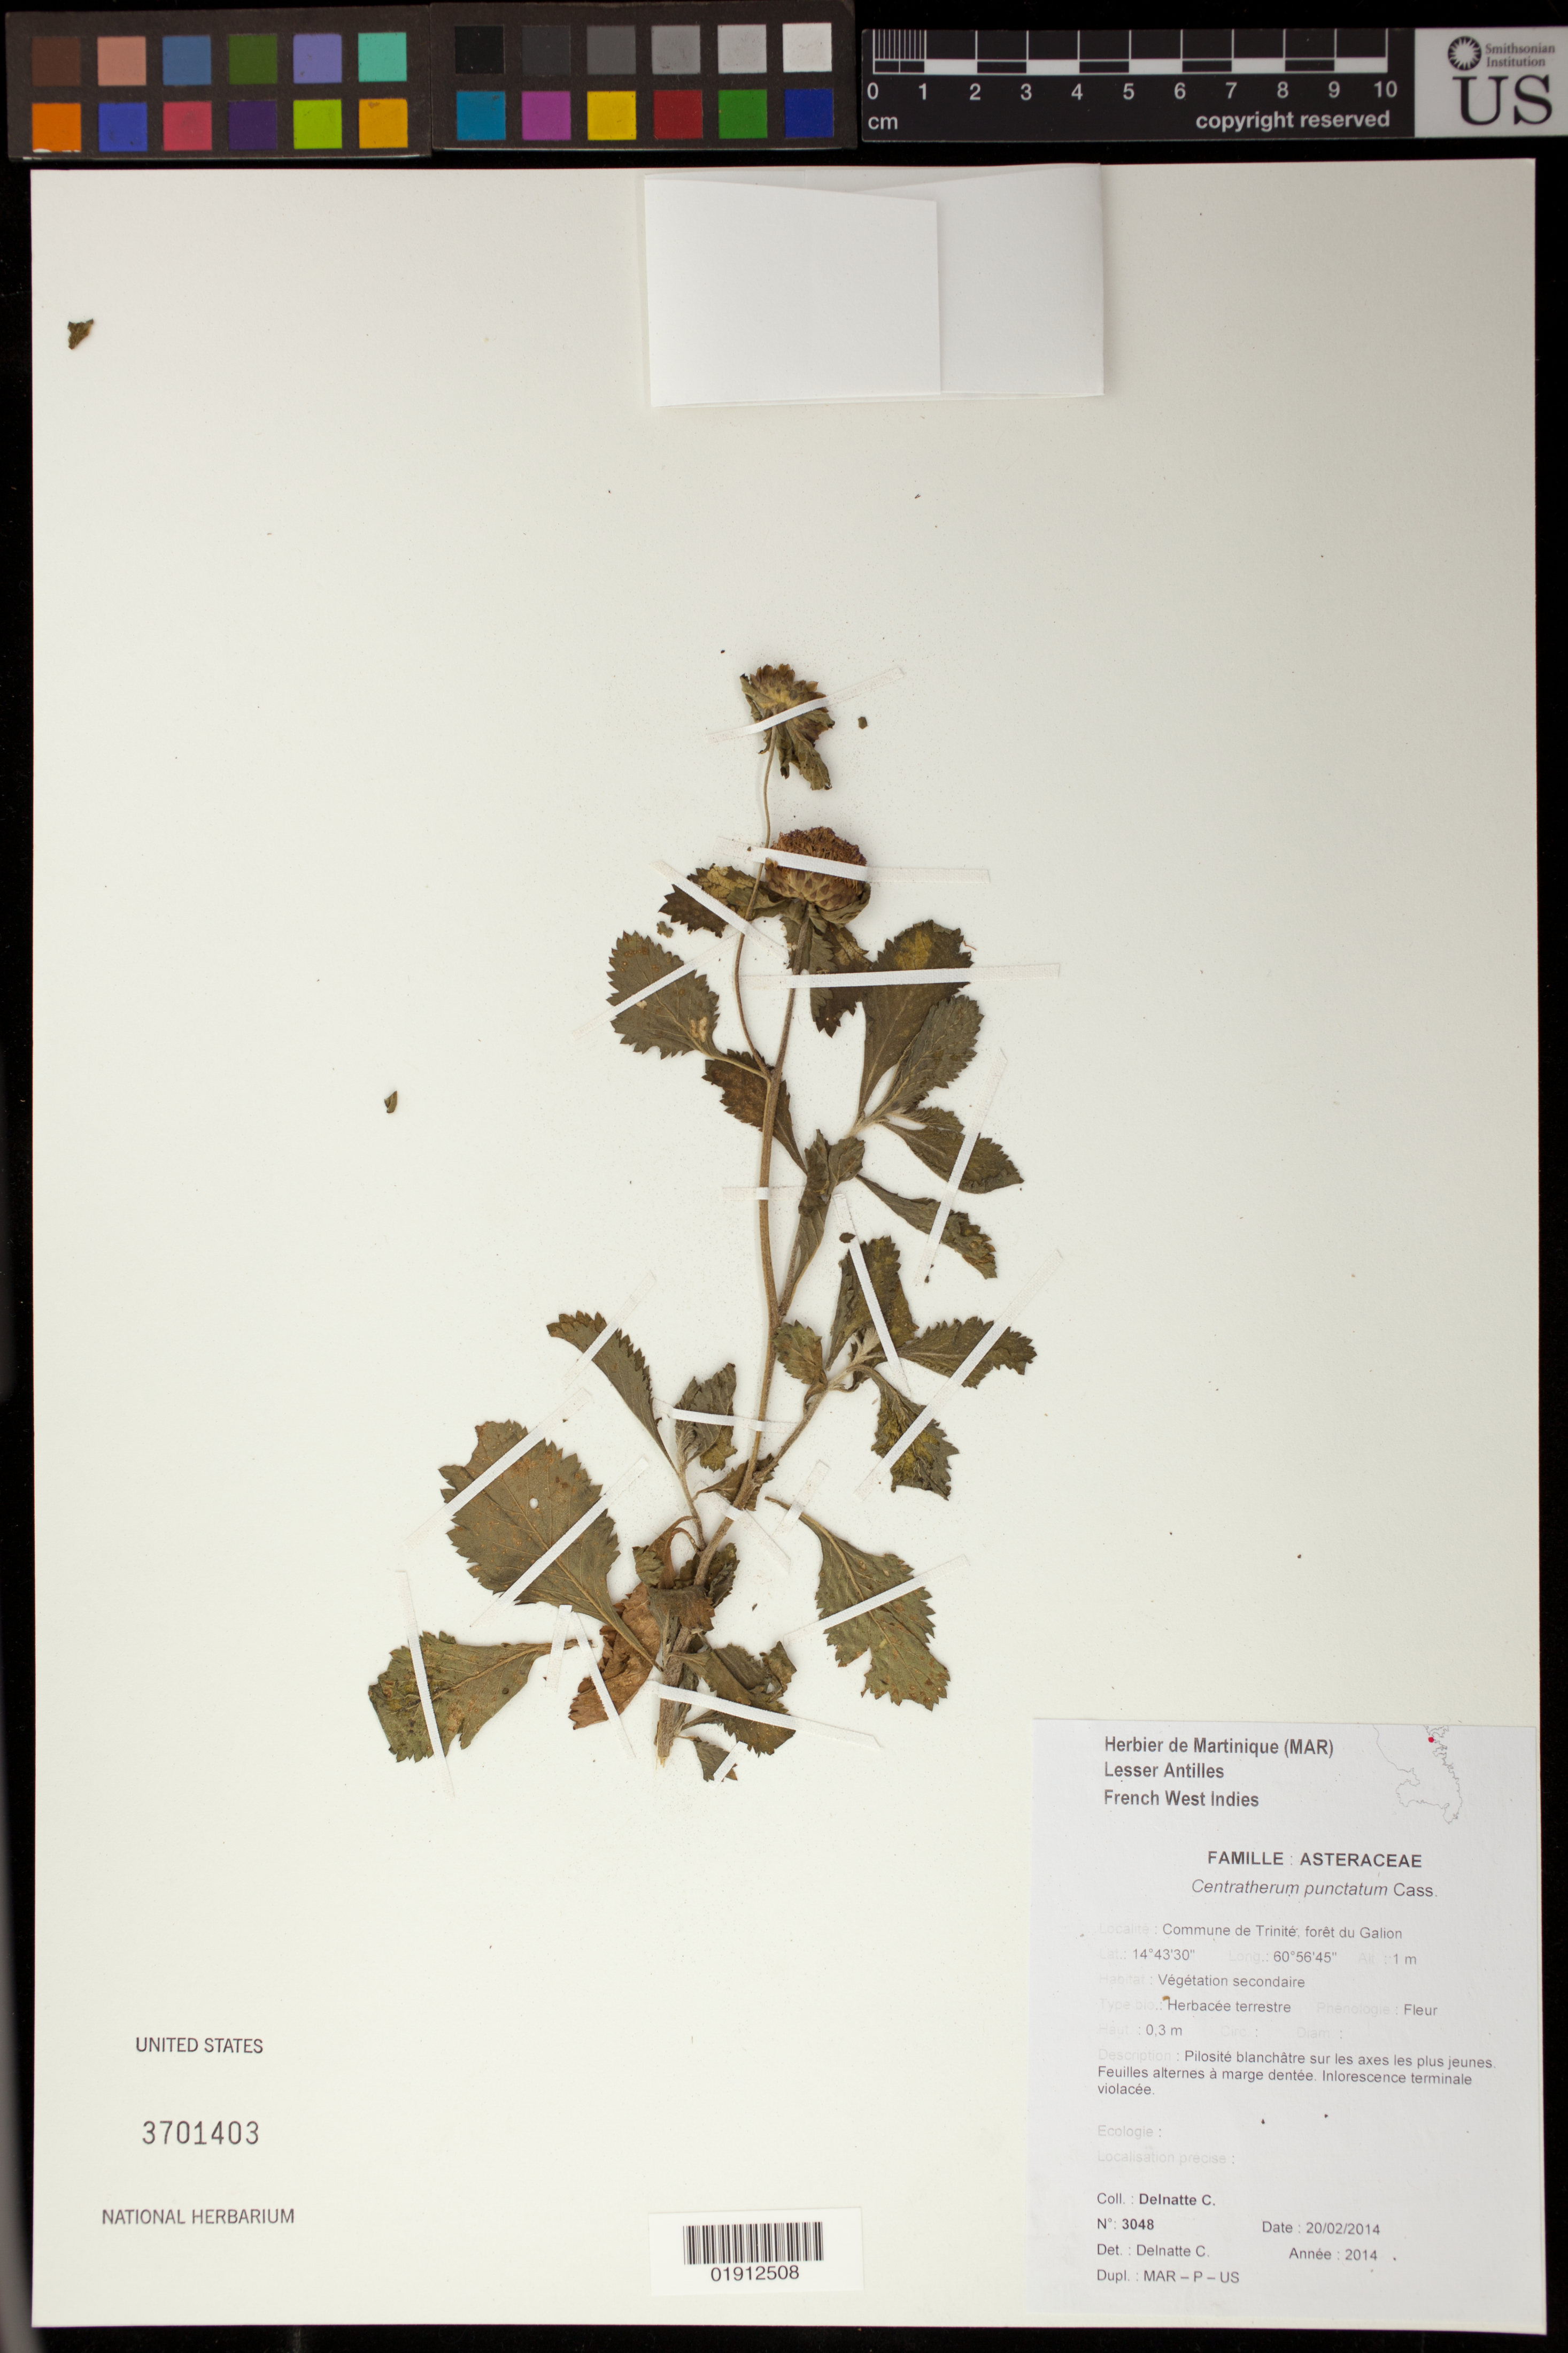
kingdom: Plantae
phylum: Tracheophyta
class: Magnoliopsida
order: Asterales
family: Asteraceae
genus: Centratherum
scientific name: Centratherum punctatum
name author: Cass.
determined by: Delnatte, C.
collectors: C. Delnatte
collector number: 3048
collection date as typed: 20/02/2014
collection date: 2014-02-20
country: Martinique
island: Martinique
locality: Commune de Trinite, foret du Galion.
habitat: Vegetation secondaire.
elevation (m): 1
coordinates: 14 43 30 N, 60 56 45 W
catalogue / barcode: US 3701403